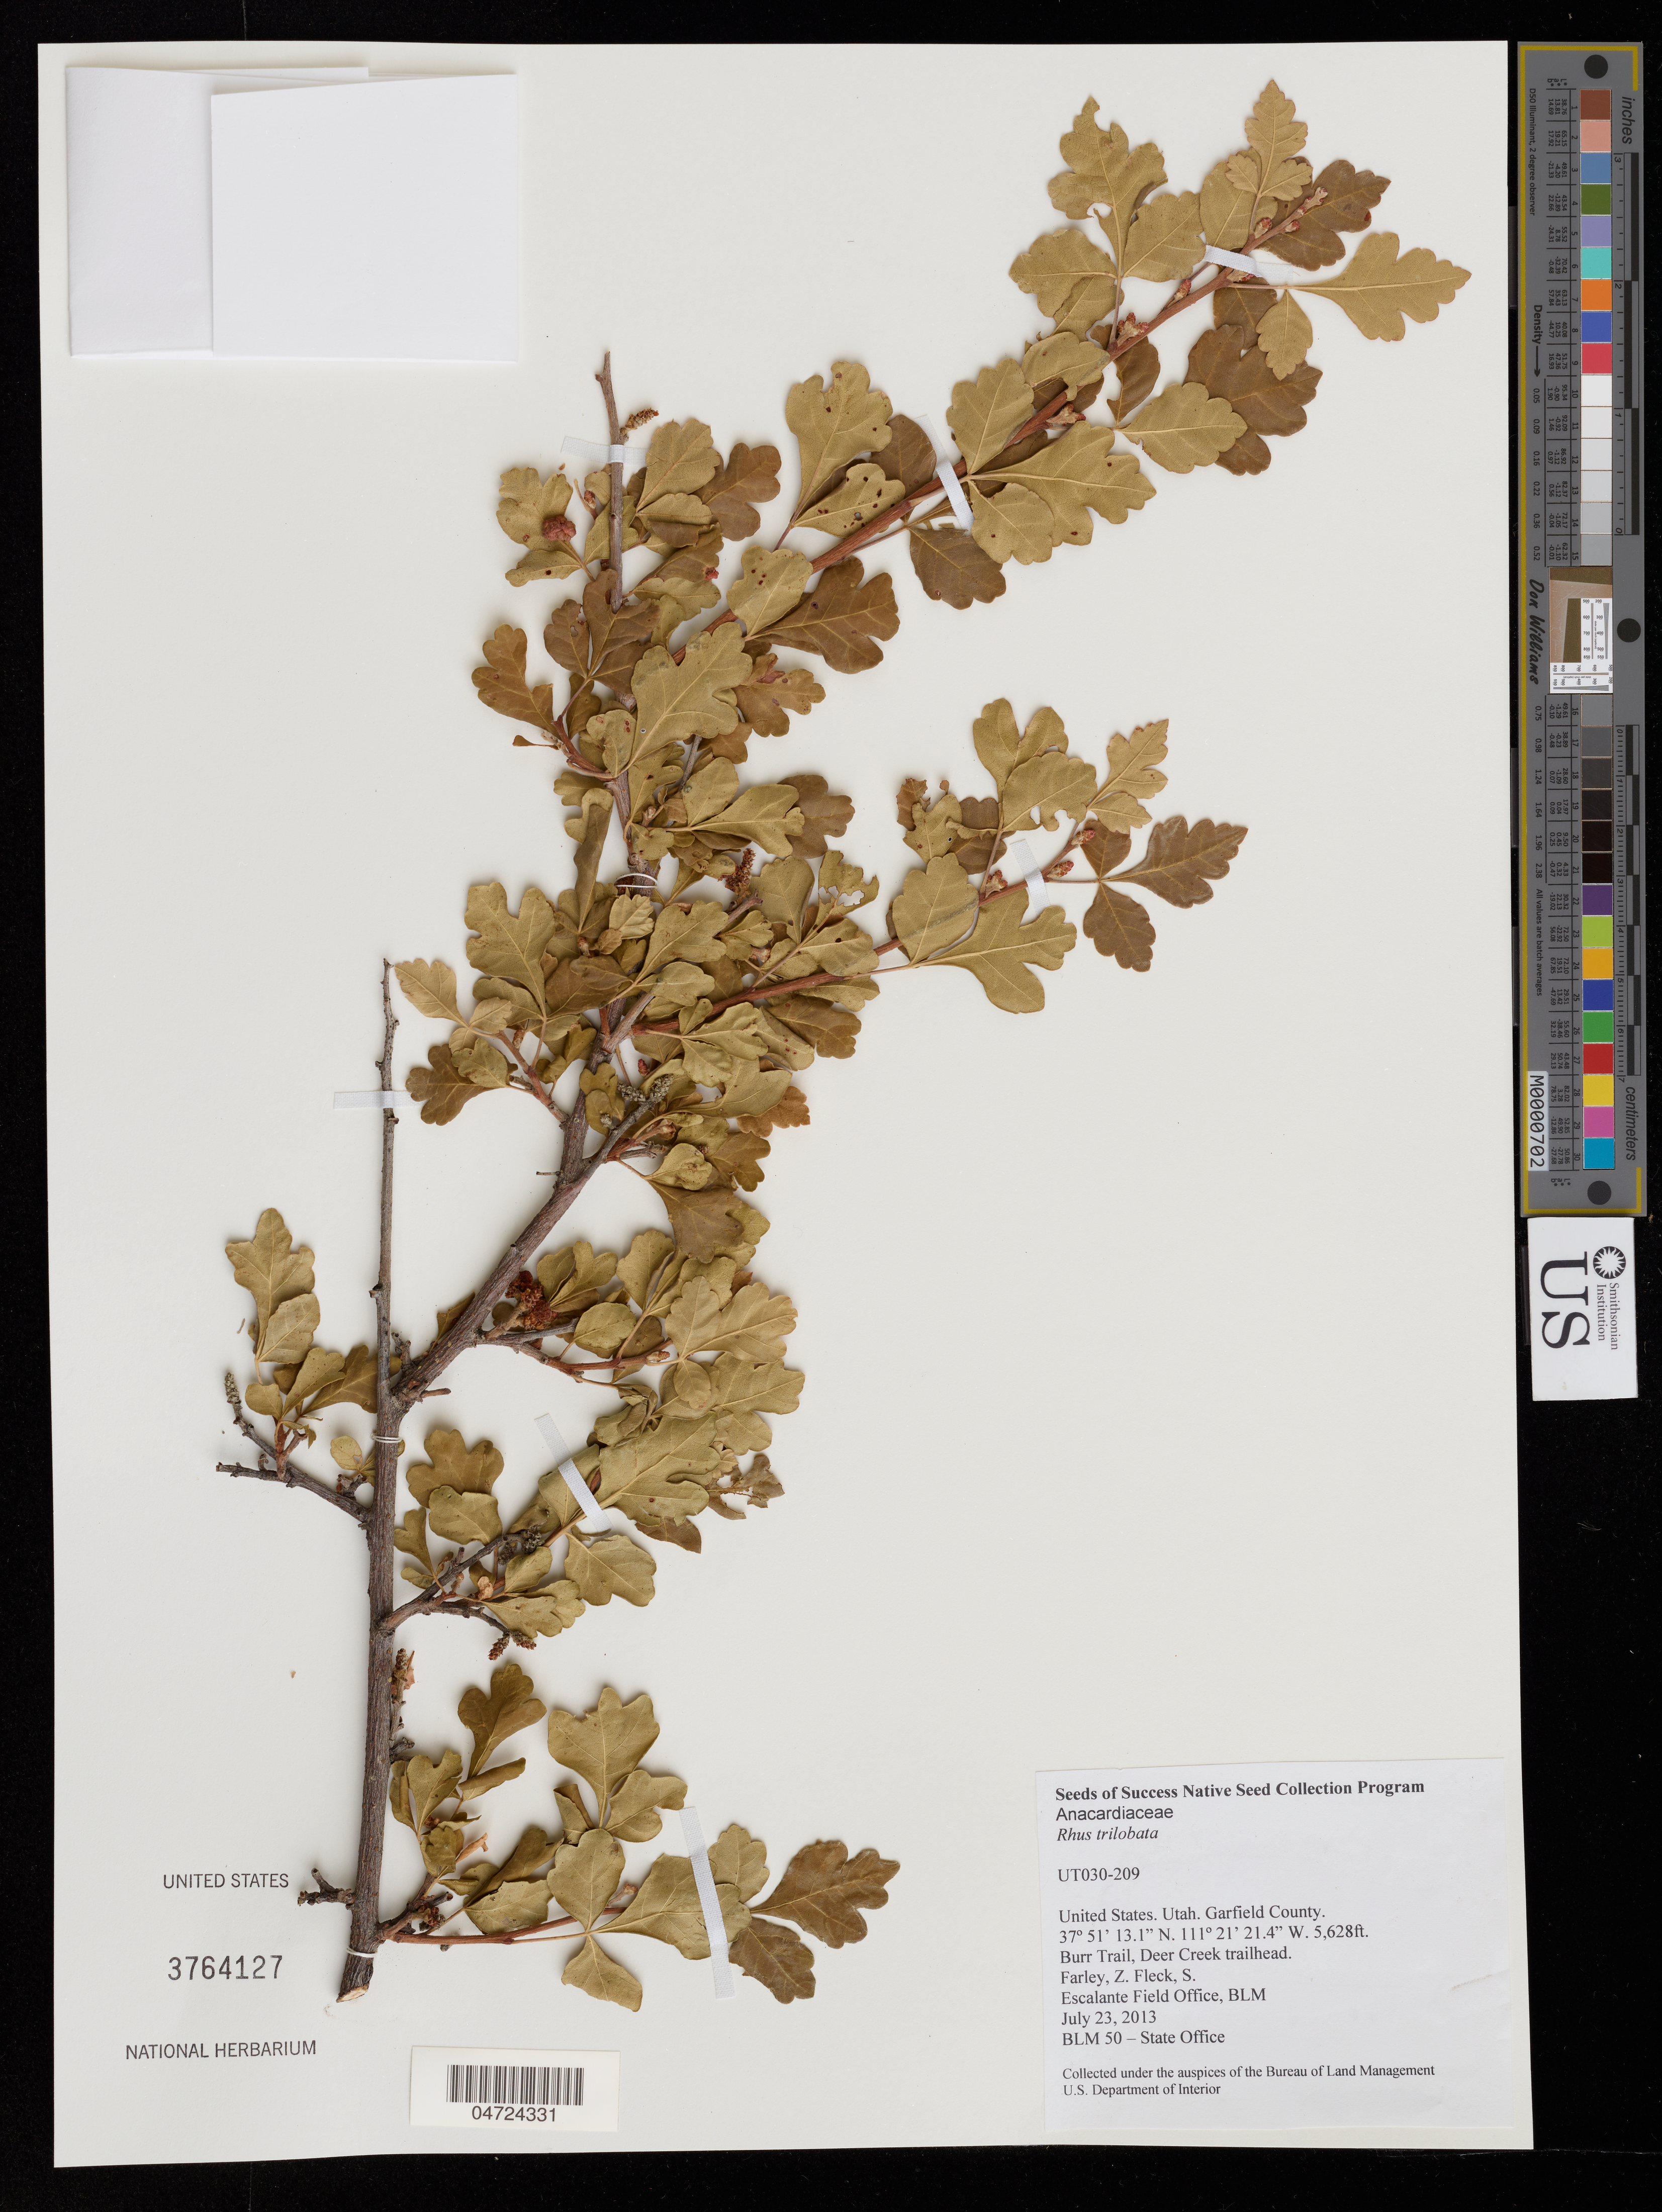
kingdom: Plantae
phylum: Tracheophyta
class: Magnoliopsida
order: Sapindales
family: Anacardiaceae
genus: Rhus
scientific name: Rhus trilobata var. typica Munz & Sloane ined.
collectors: Z. Farley & S. Fleck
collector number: UT030-209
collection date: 2013-07-23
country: United States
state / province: Utah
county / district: Garfield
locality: Garfield County. Burr Trail, Deer Creek trailhead.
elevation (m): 1715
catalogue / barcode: US 3764127